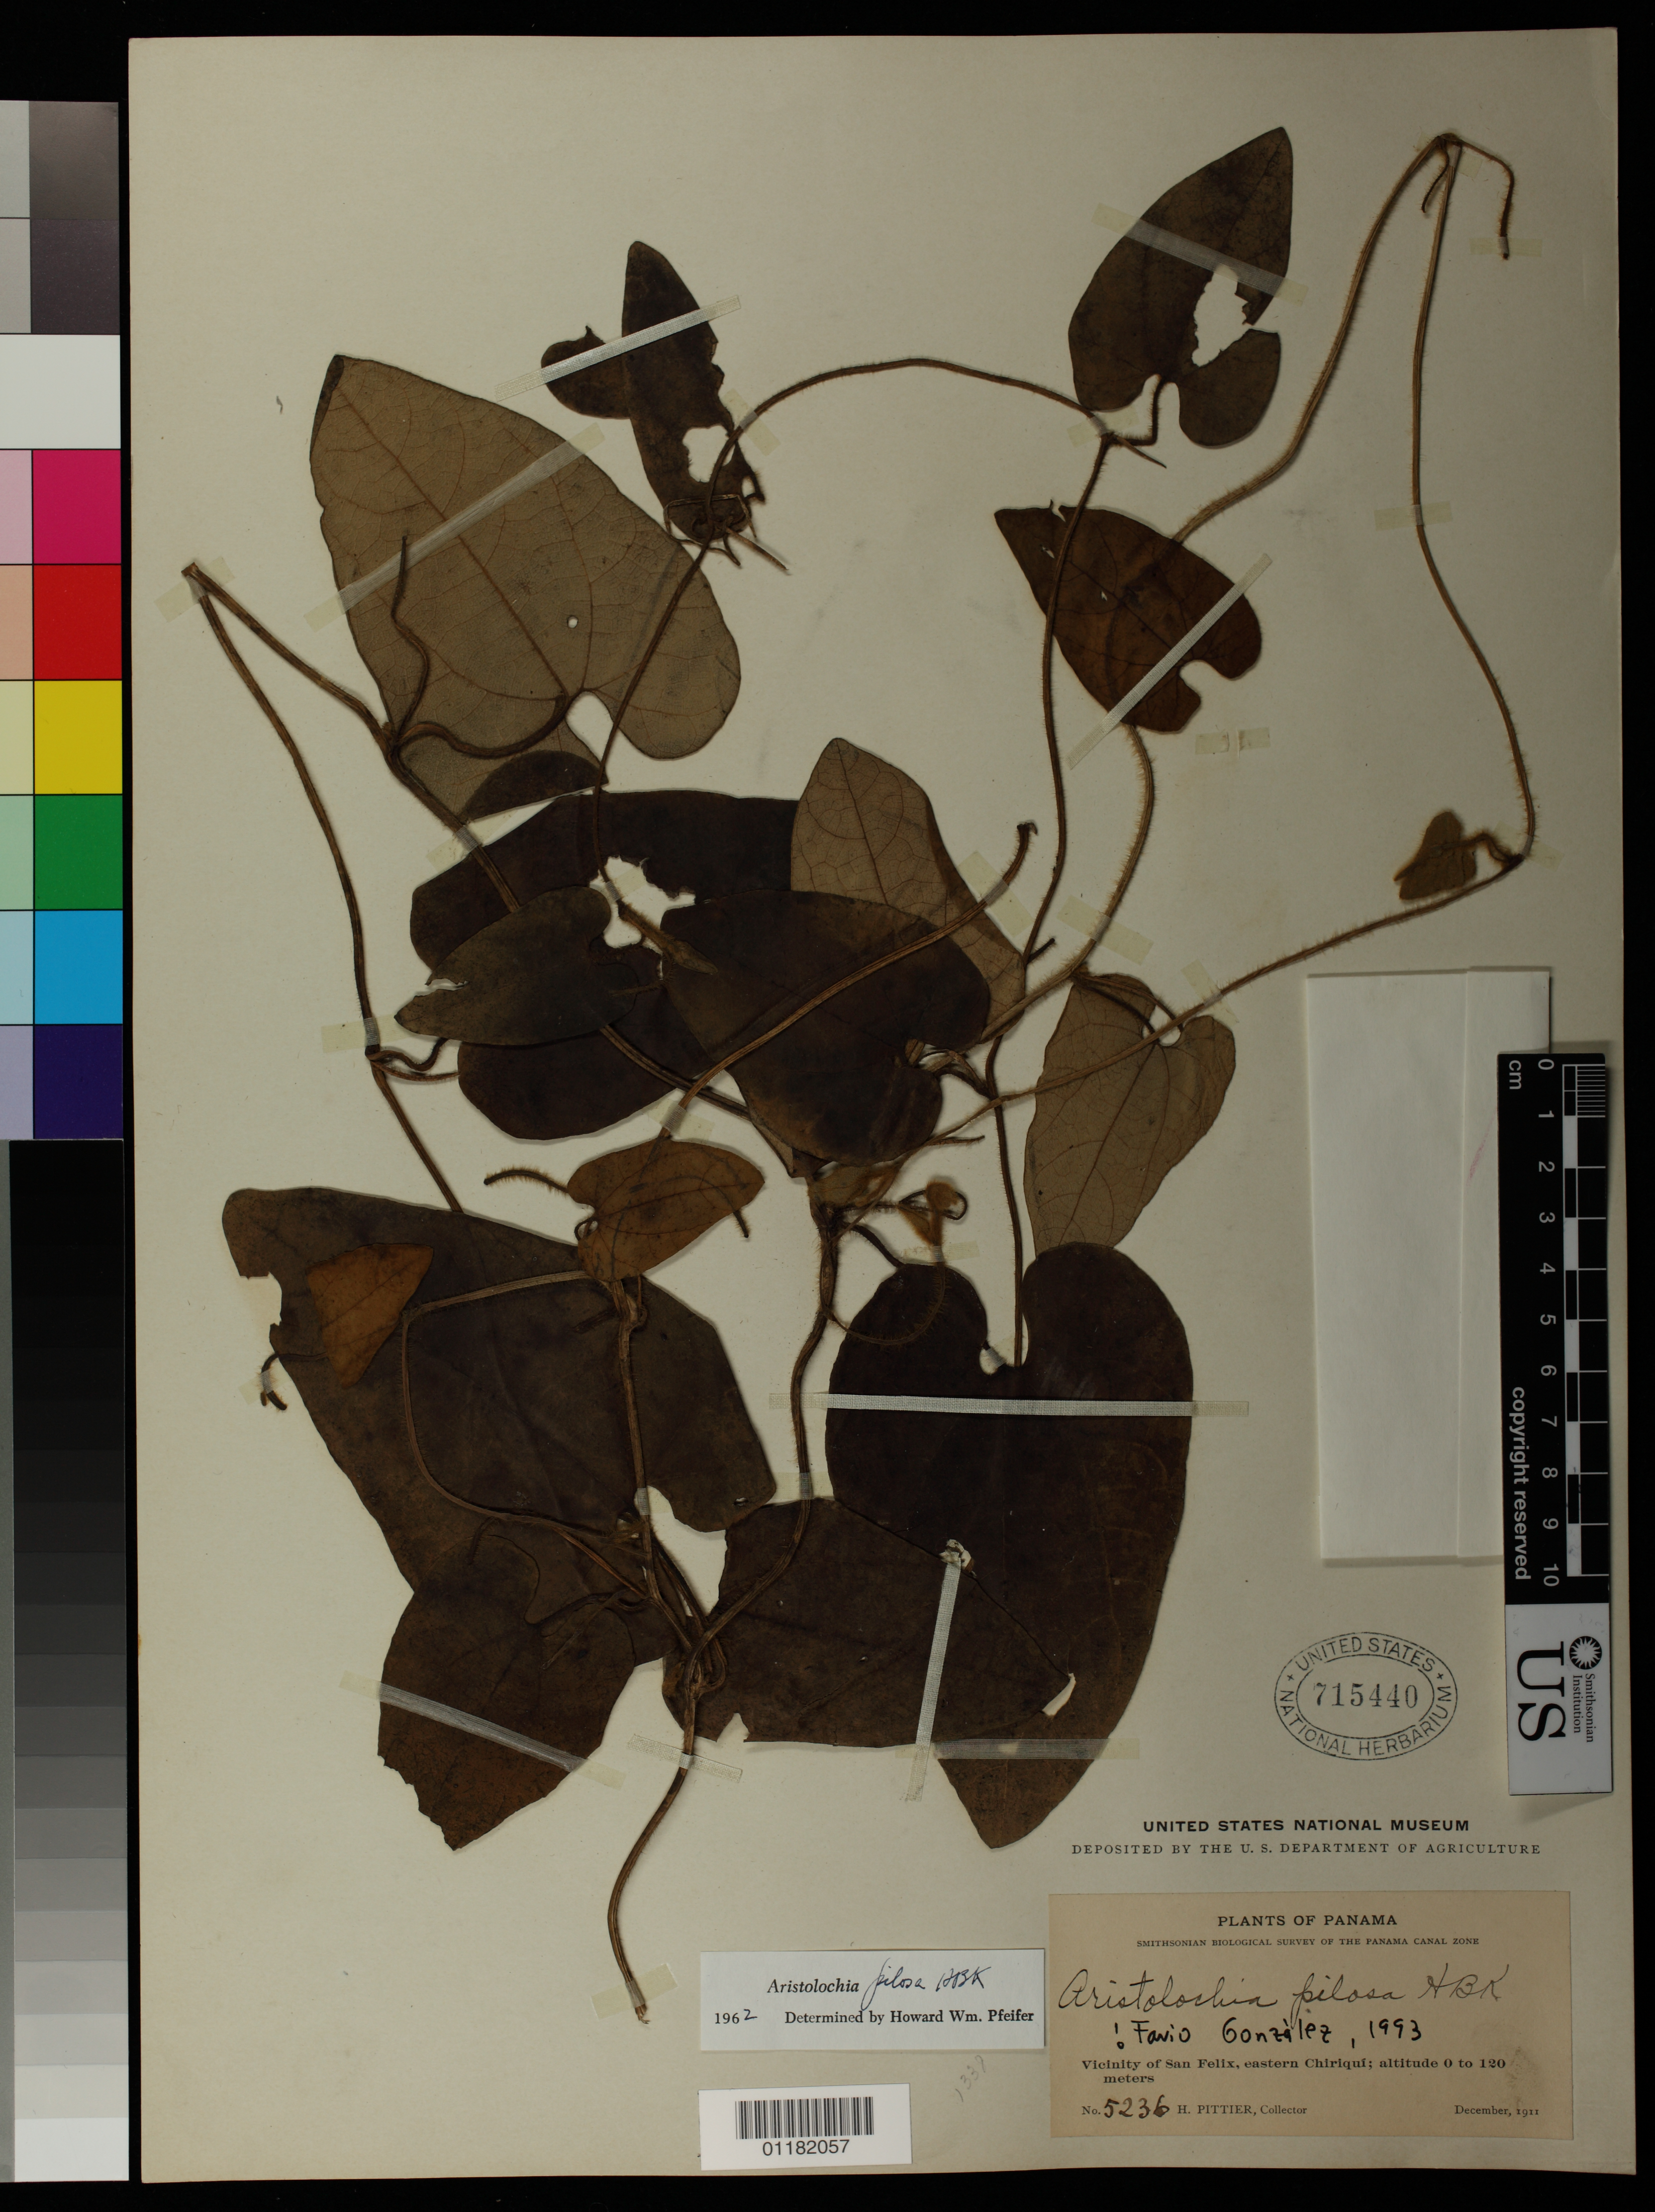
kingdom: Plantae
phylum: Tracheophyta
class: Magnoliopsida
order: Piperales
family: Aristolochiaceae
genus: Aristolochia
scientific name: Aristolochia pilosa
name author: Kunth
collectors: H. F. Pittier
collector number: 5236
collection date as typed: Dec 1911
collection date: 1911-12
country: Panama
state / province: Chiriquí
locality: Vicinity of San Felix, Eastern Chiriqui.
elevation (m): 0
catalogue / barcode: US 715440